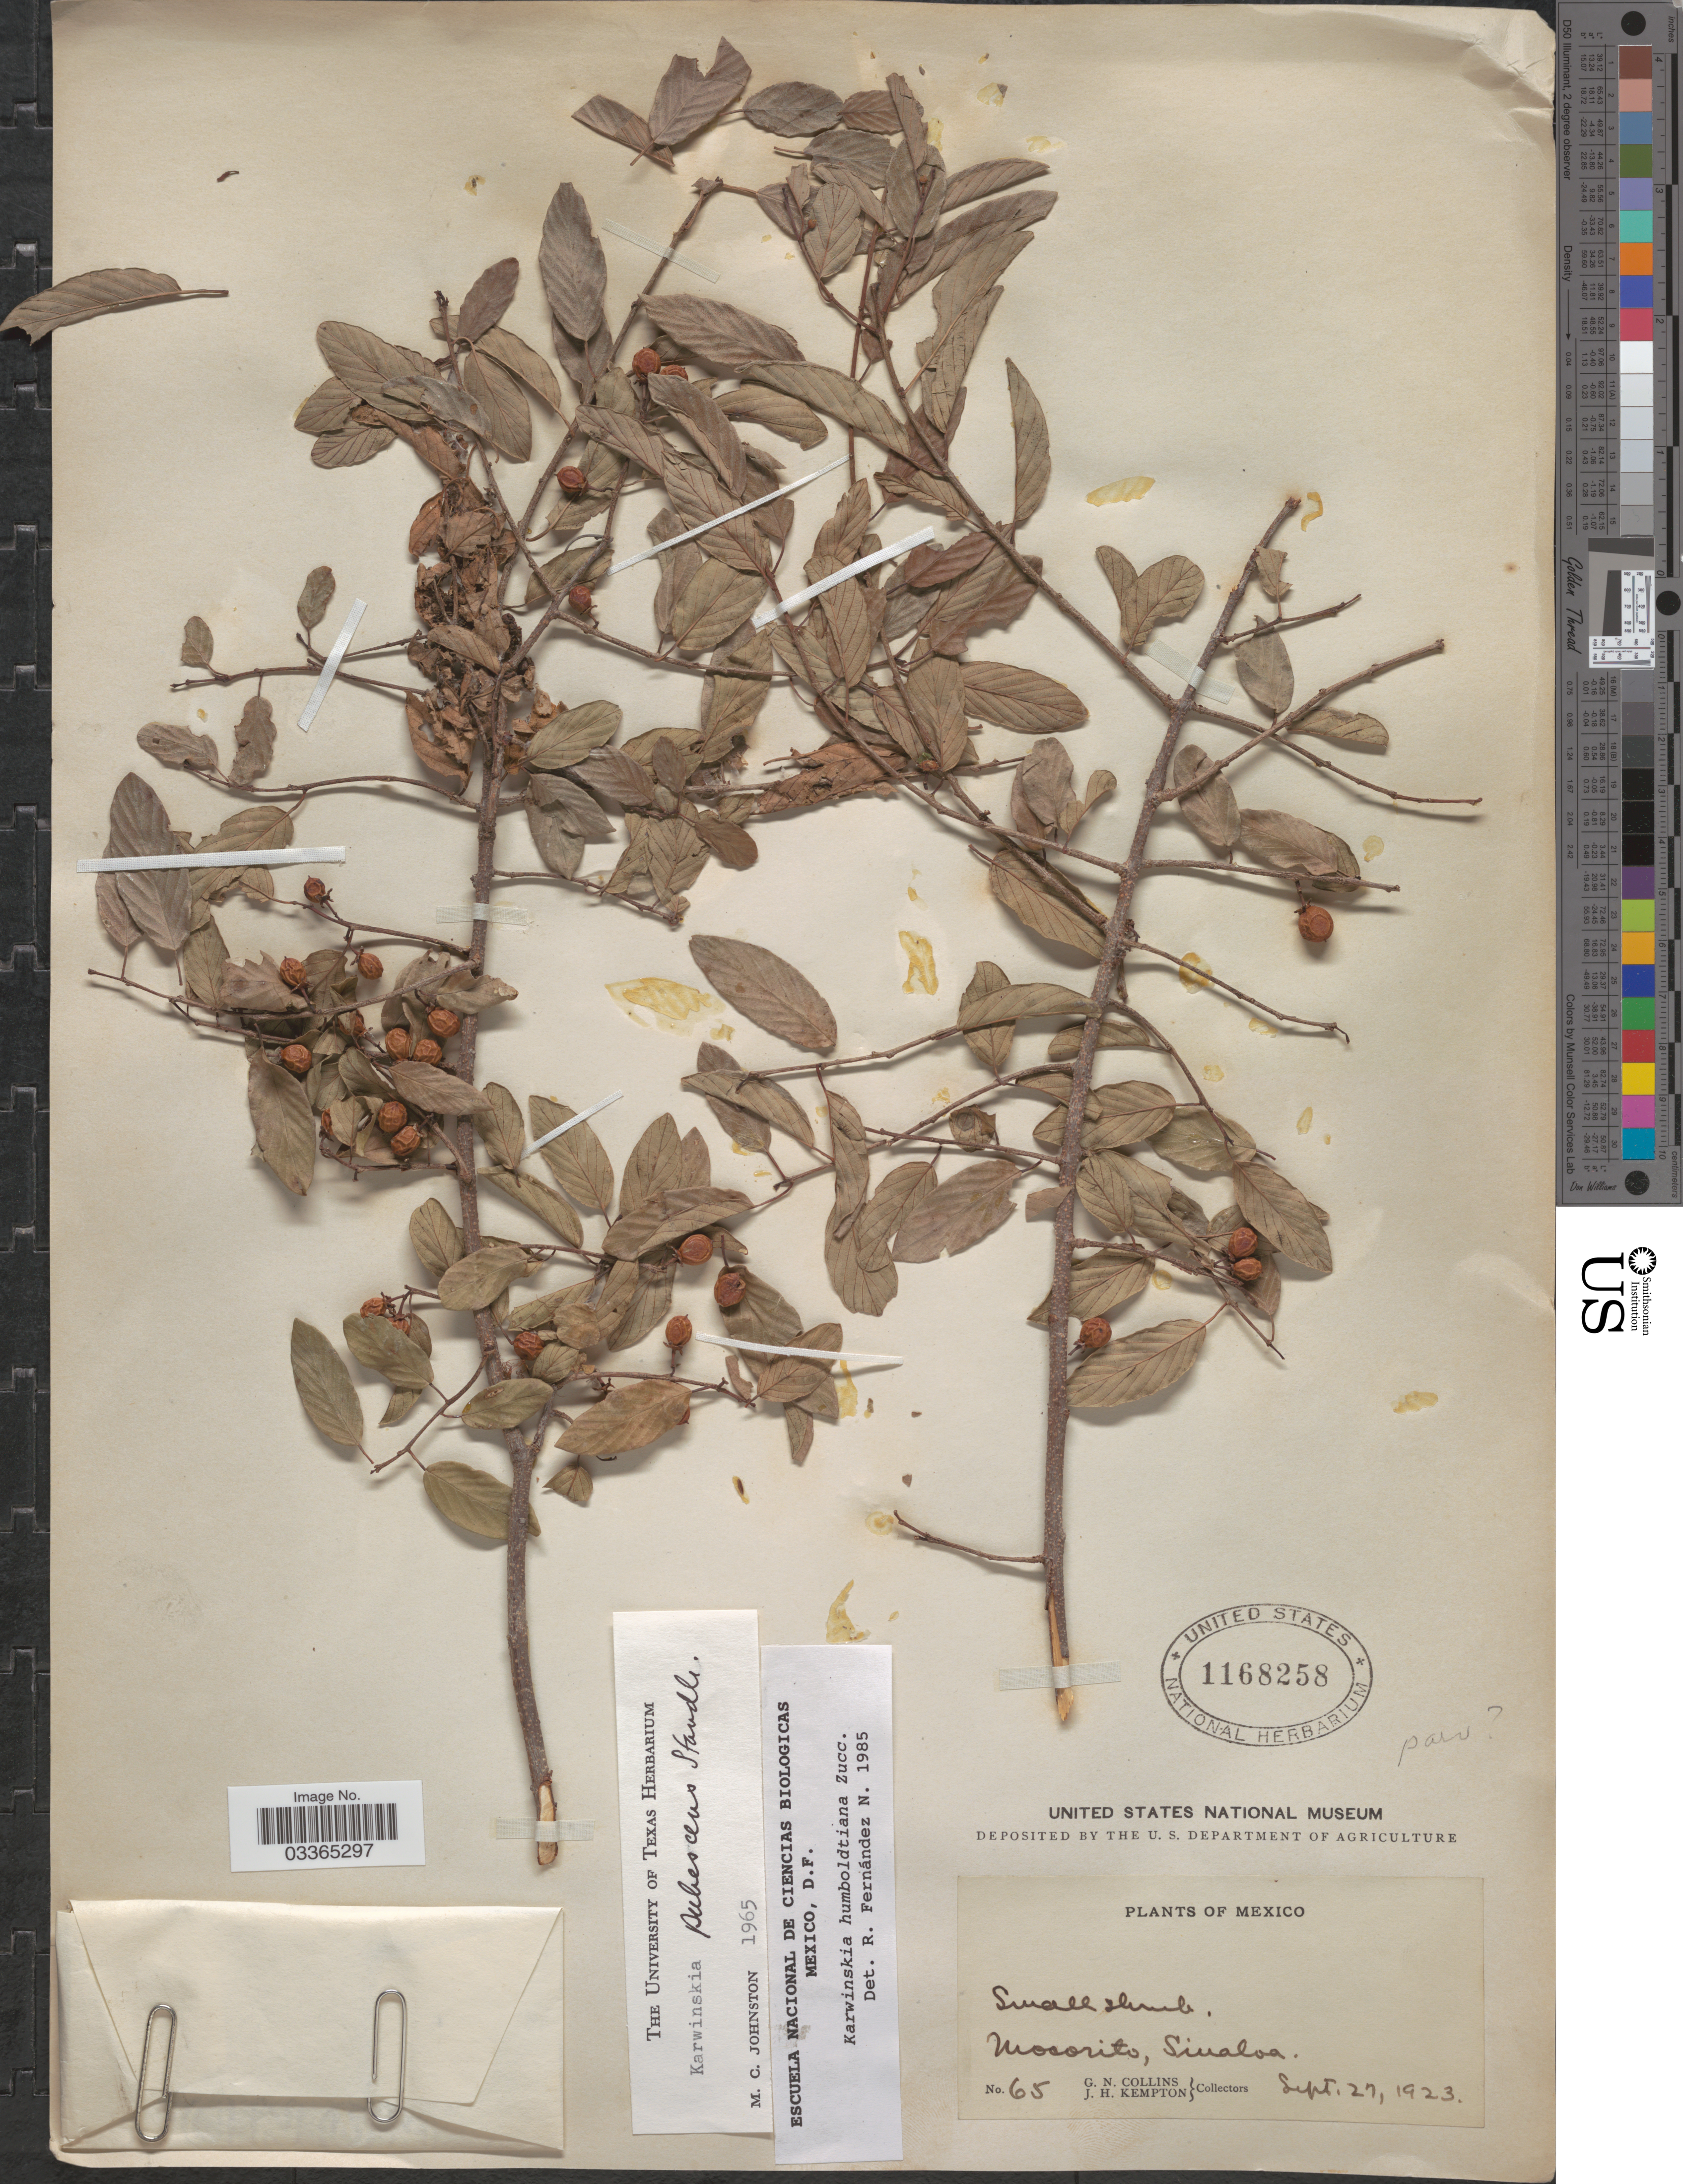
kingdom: Plantae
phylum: Tracheophyta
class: Magnoliopsida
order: Rosales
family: Rhamnaceae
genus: Karwinskia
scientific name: Karwinskia humboldtiana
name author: (Schult.) Zucc.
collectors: G. Collins & J. H. Kempton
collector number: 65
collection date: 1923-09-27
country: Mexico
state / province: Sinaloa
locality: Mocorito.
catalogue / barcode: US 1168258